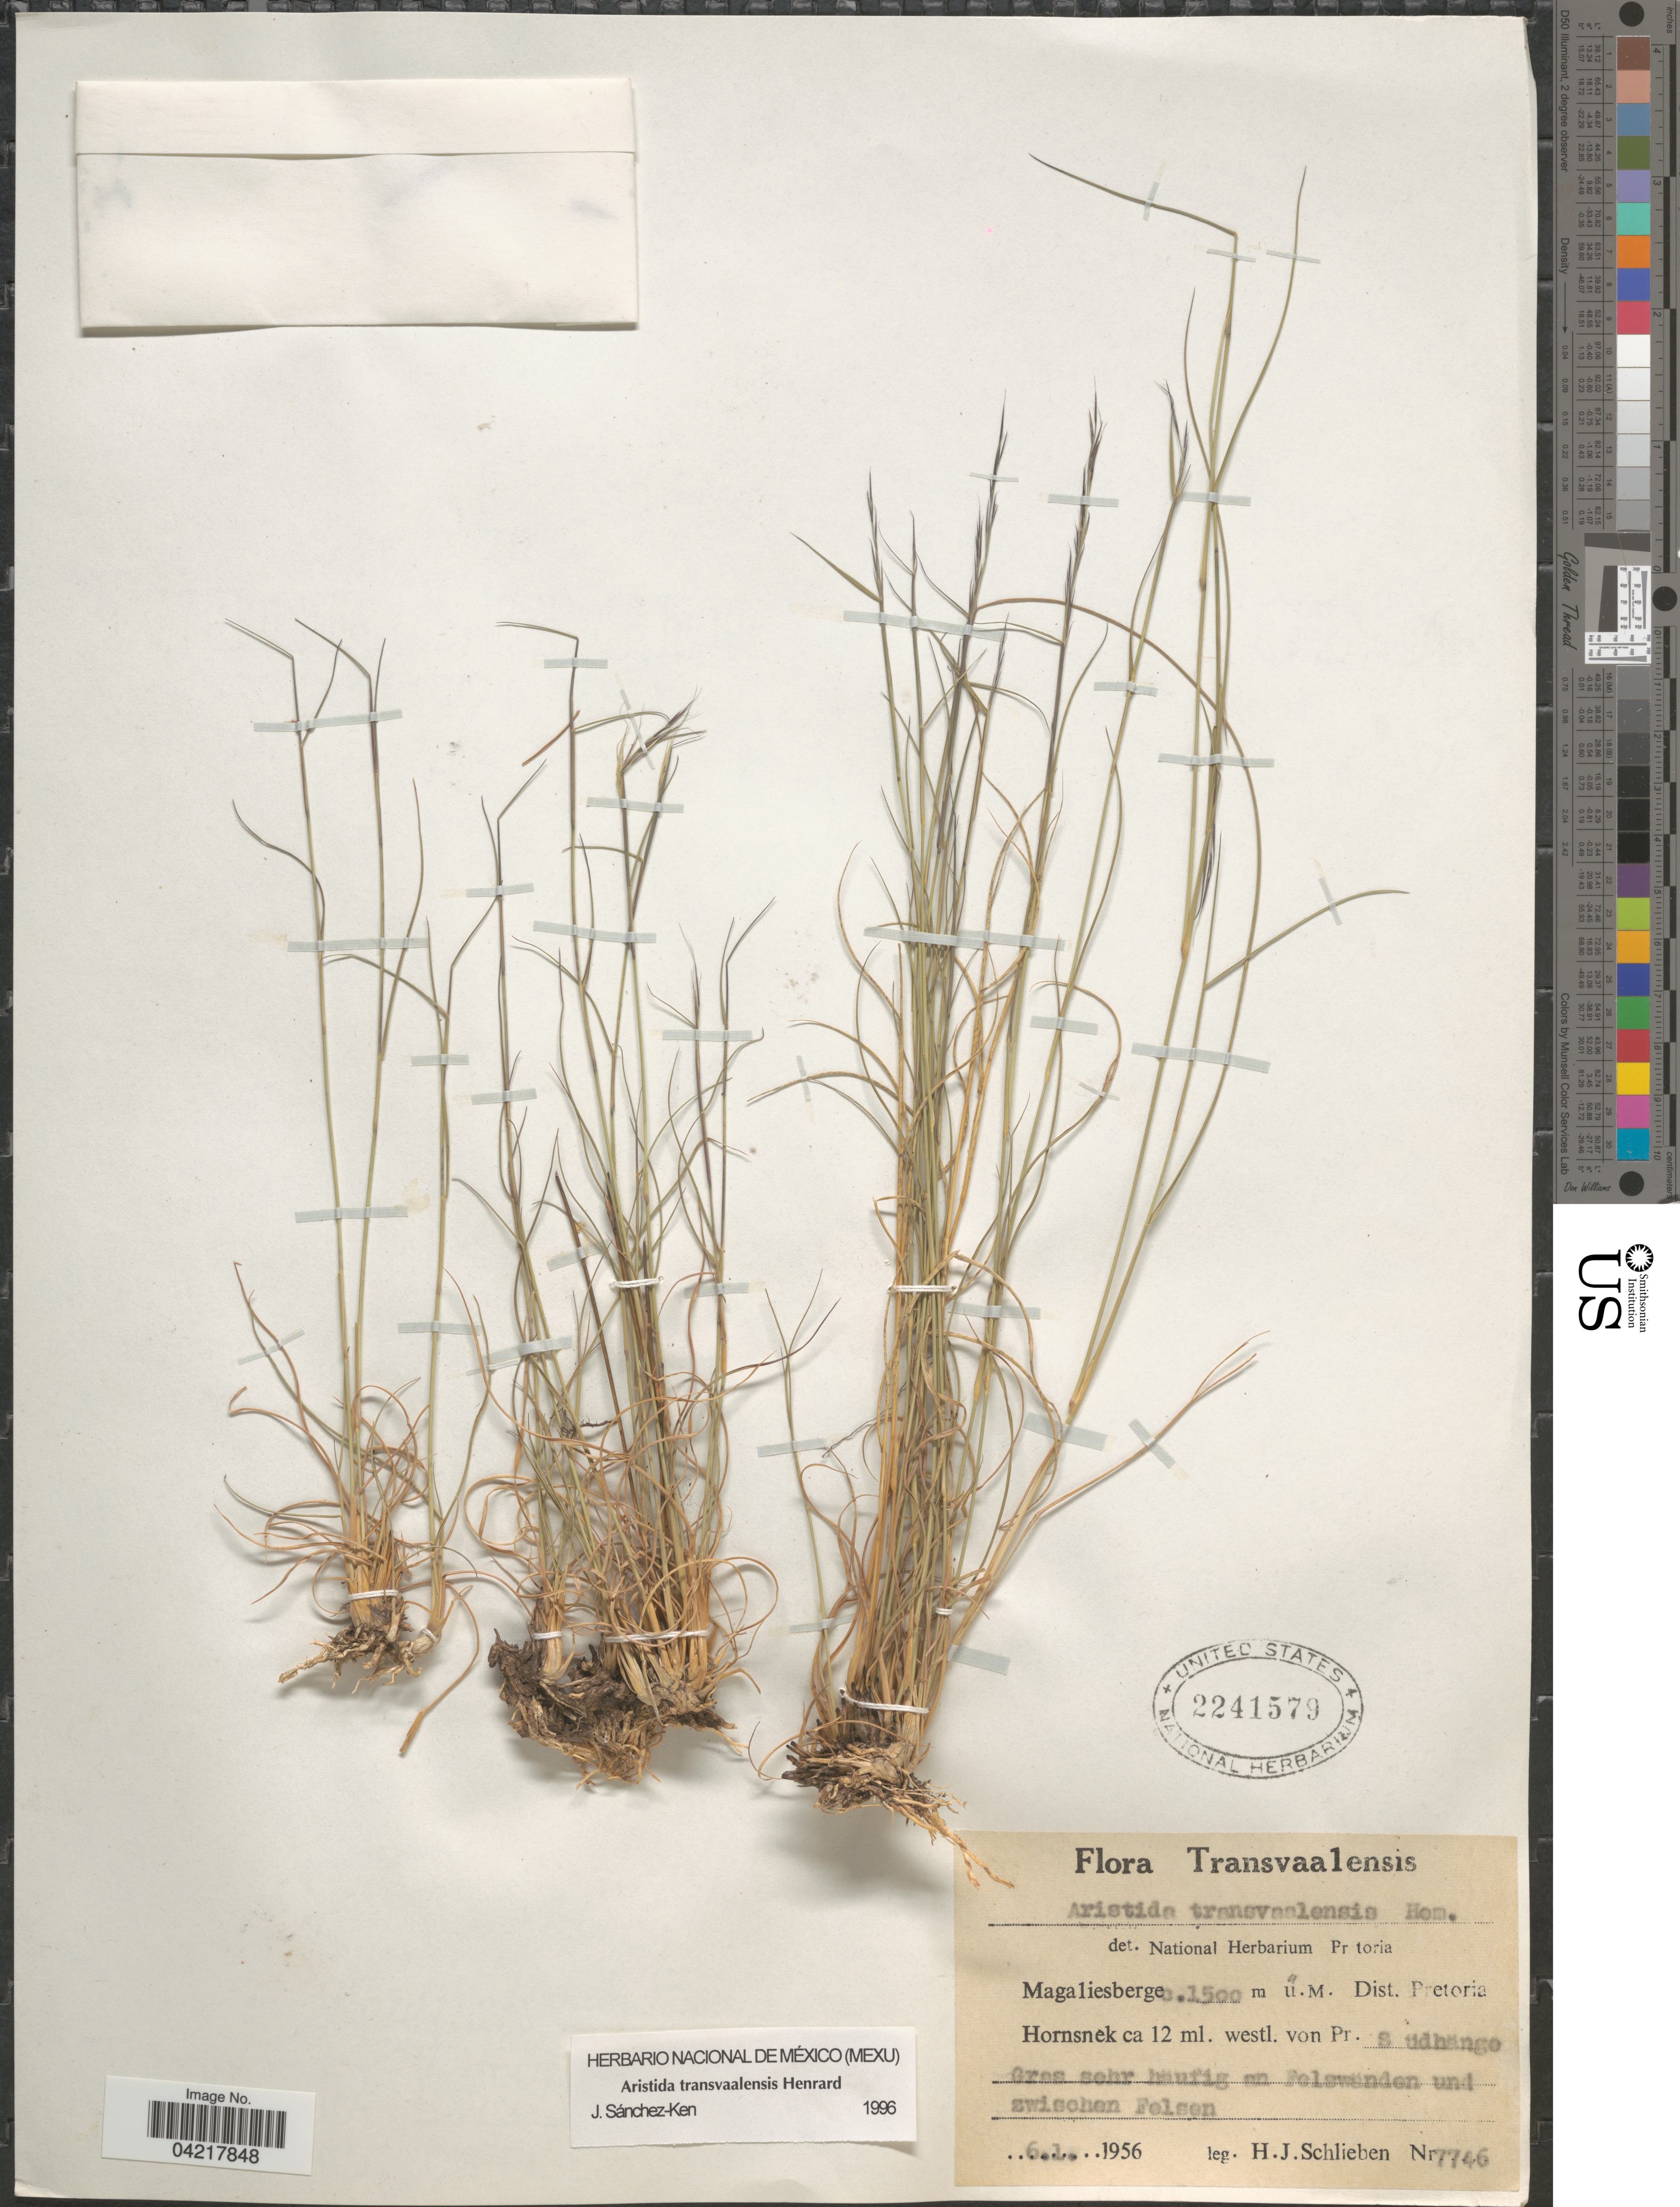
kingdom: Plantae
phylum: Tracheophyta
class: Liliopsida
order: Poales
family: Poaceae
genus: Aristida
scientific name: Aristida transvaalensis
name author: Henr.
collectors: H. J. Schlieben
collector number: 7746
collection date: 1956-01-06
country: South Africa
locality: Transvaalensis. Magaliesberge. Dist. Pretoria. Hornsnek ca 12 ml. westl. von Pr. Südhänge Gras sehr [interpreted] häufig on [interpreted] Felswänden und zwischen Felsen.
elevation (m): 1500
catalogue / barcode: US 2241579